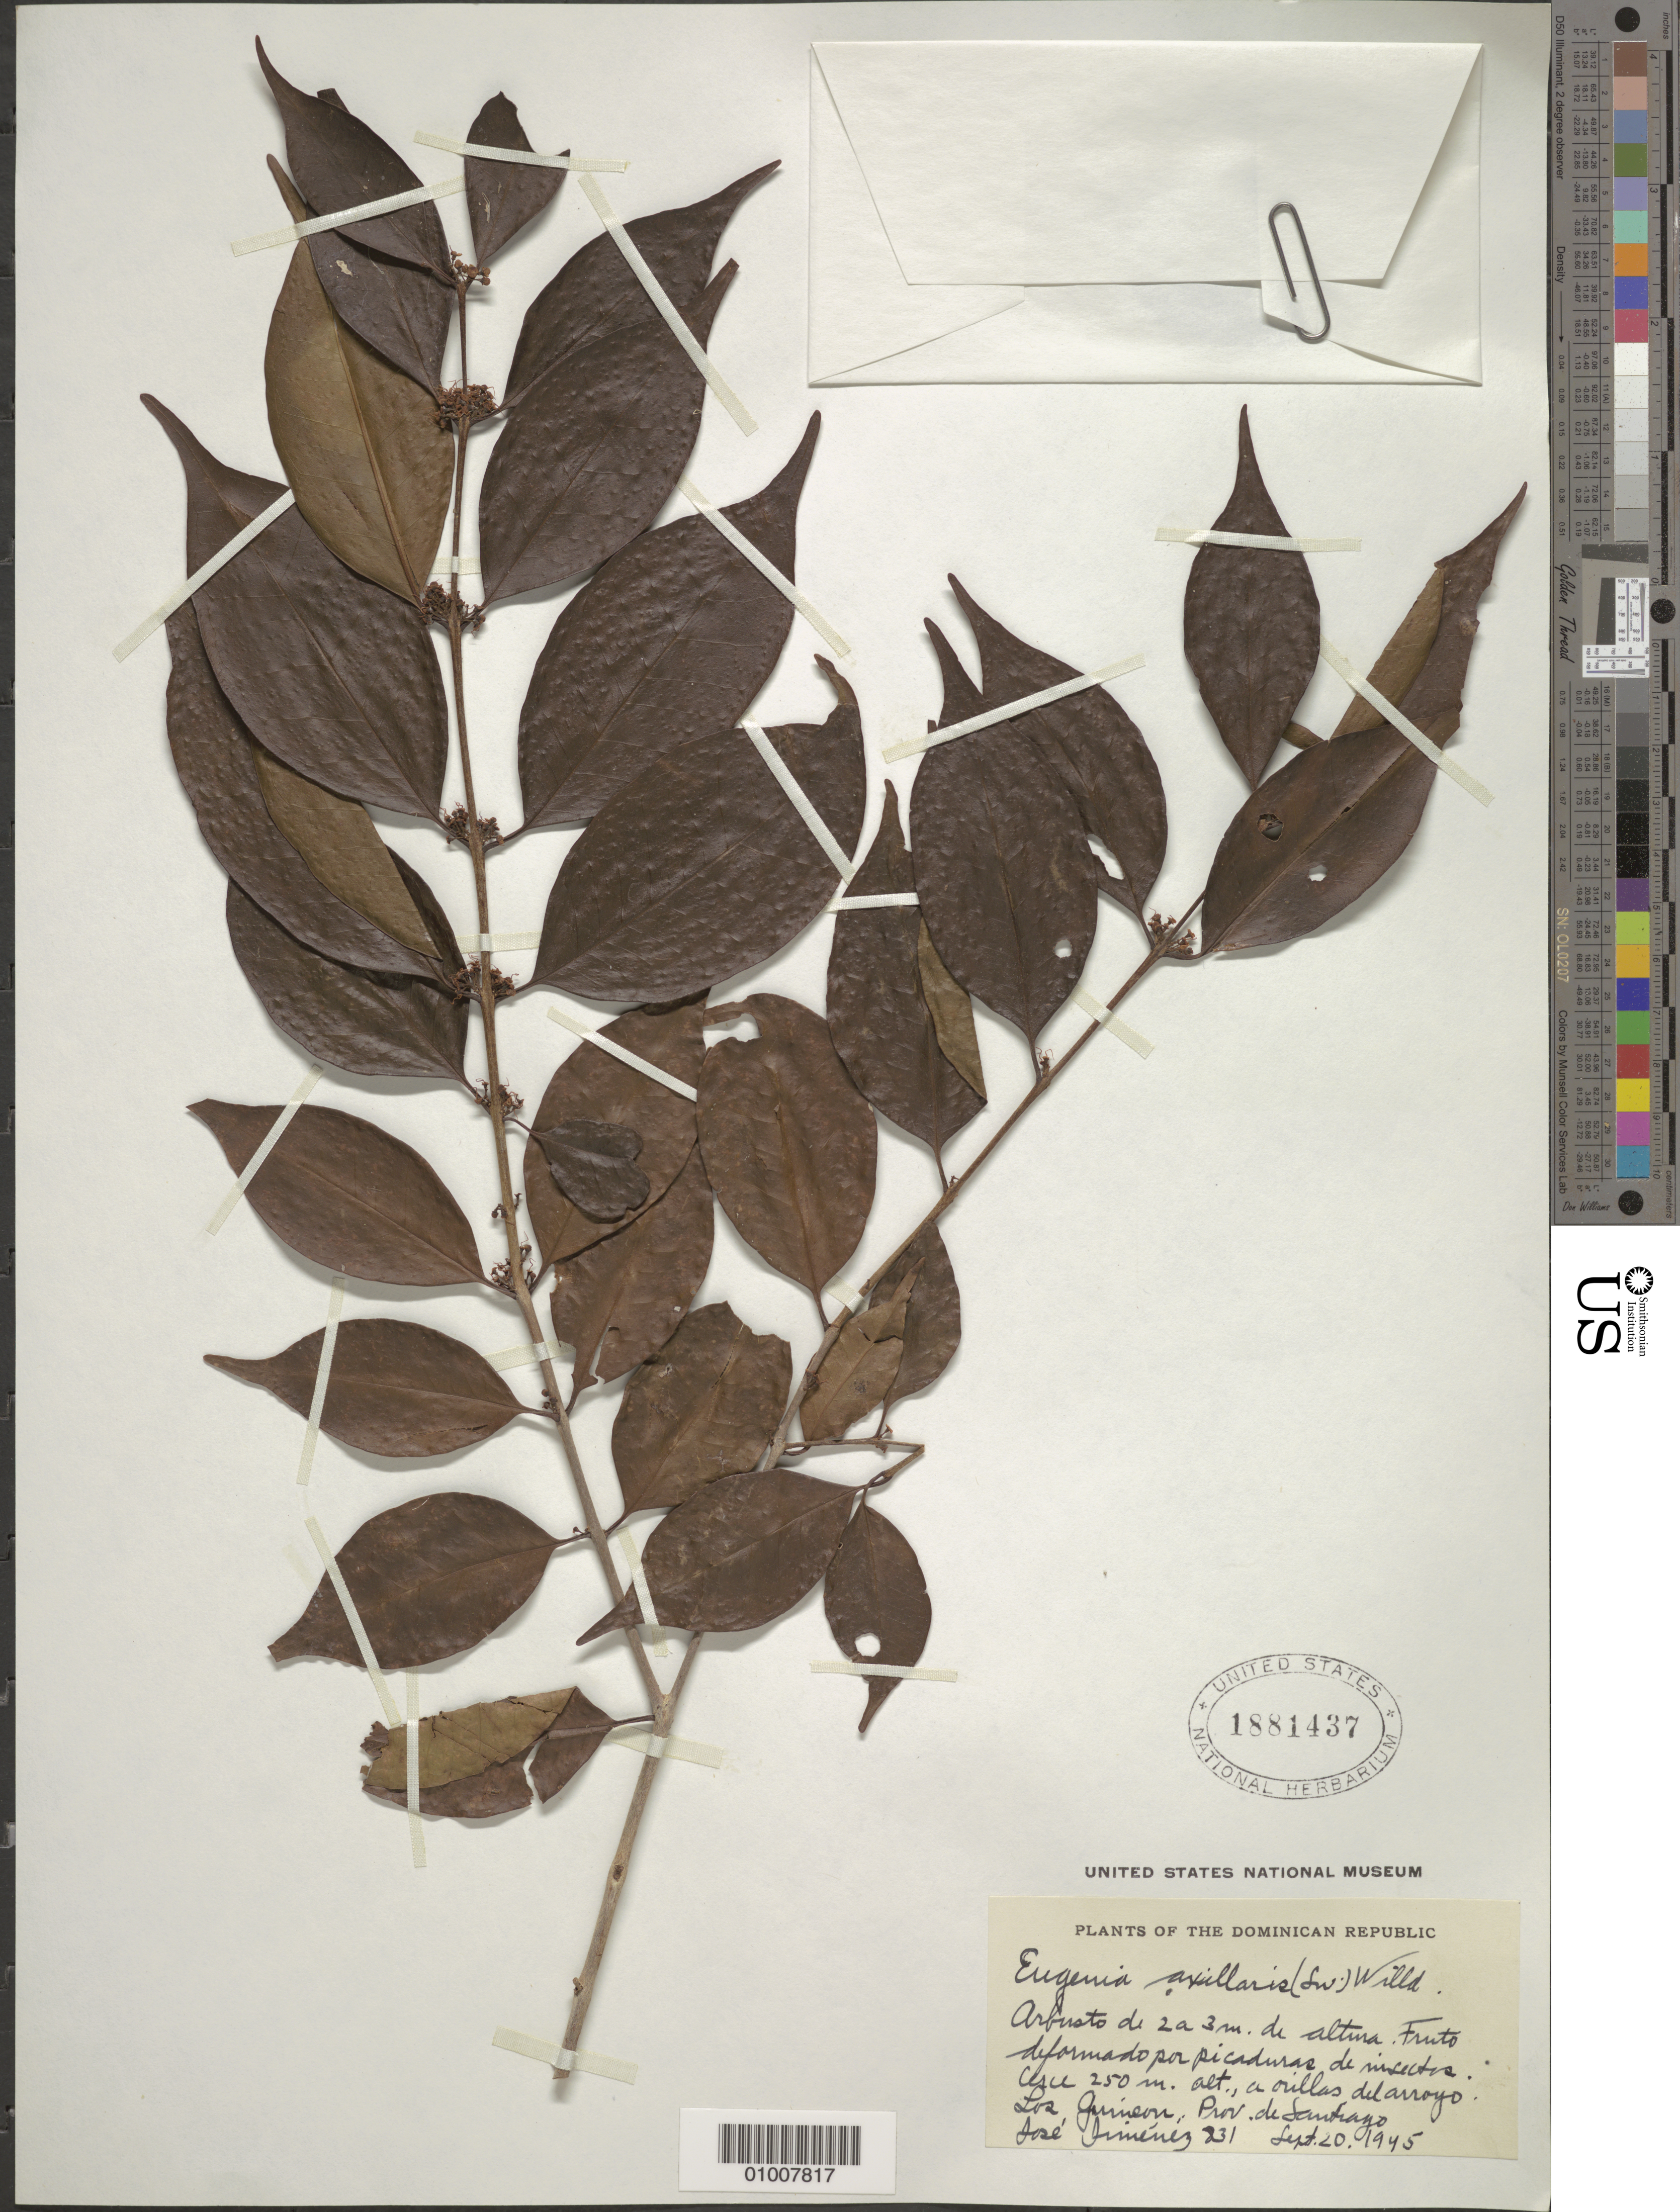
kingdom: Plantae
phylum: Tracheophyta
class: Magnoliopsida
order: Myrtales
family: Myrtaceae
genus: Eugenia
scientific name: Eugenia axillaris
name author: (Sw.) Willd.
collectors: J. J. Jiménez Almonte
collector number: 231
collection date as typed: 20 Sep 1945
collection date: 1945-09-20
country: Dominican Republic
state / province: Santiago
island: Hispaniola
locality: Los Guineon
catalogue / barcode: US 1881437